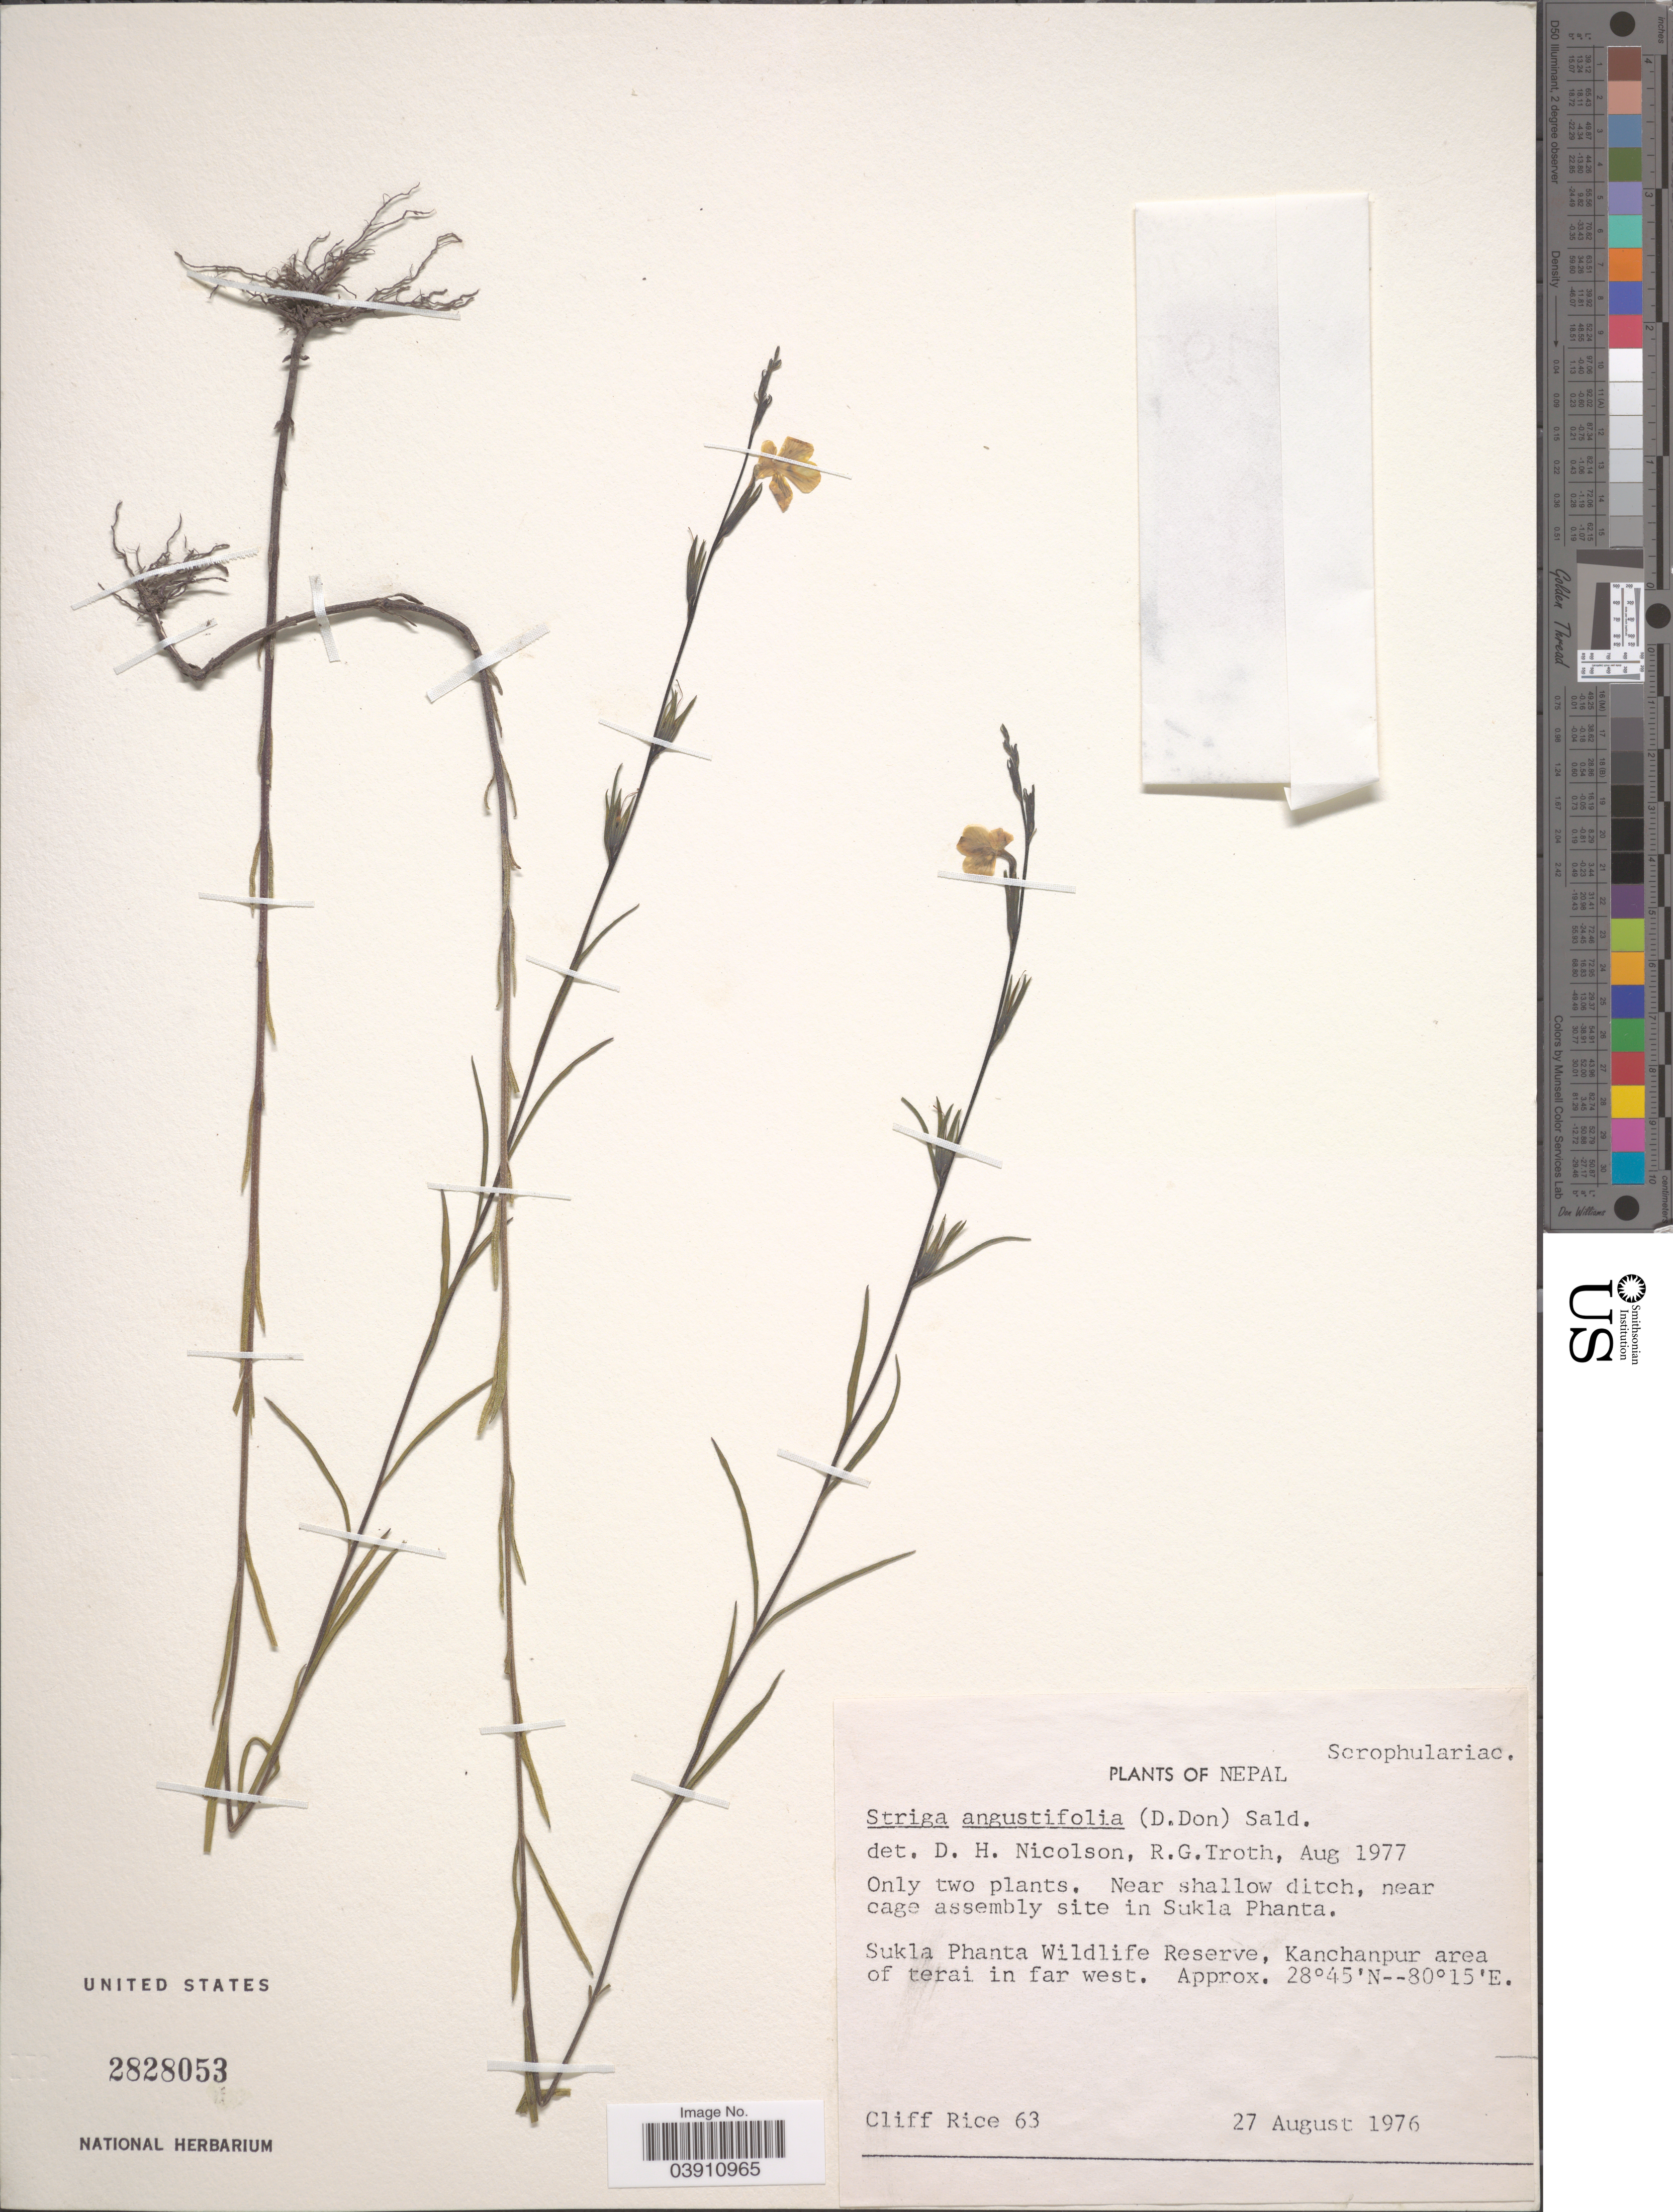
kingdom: Plantae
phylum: Tracheophyta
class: Magnoliopsida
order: Lamiales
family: Orobanchaceae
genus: Striga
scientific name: Striga angustifolia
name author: (D. Don) C.J. Saldanha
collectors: C. Rice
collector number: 63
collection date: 1976-08-27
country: Nepal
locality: Near shallow ditch, near cage assembly site in Sukla Phanta. Sukla Phanta Wildlife Reserve, Kanchanpur area of terai in far west.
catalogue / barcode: US 2828053